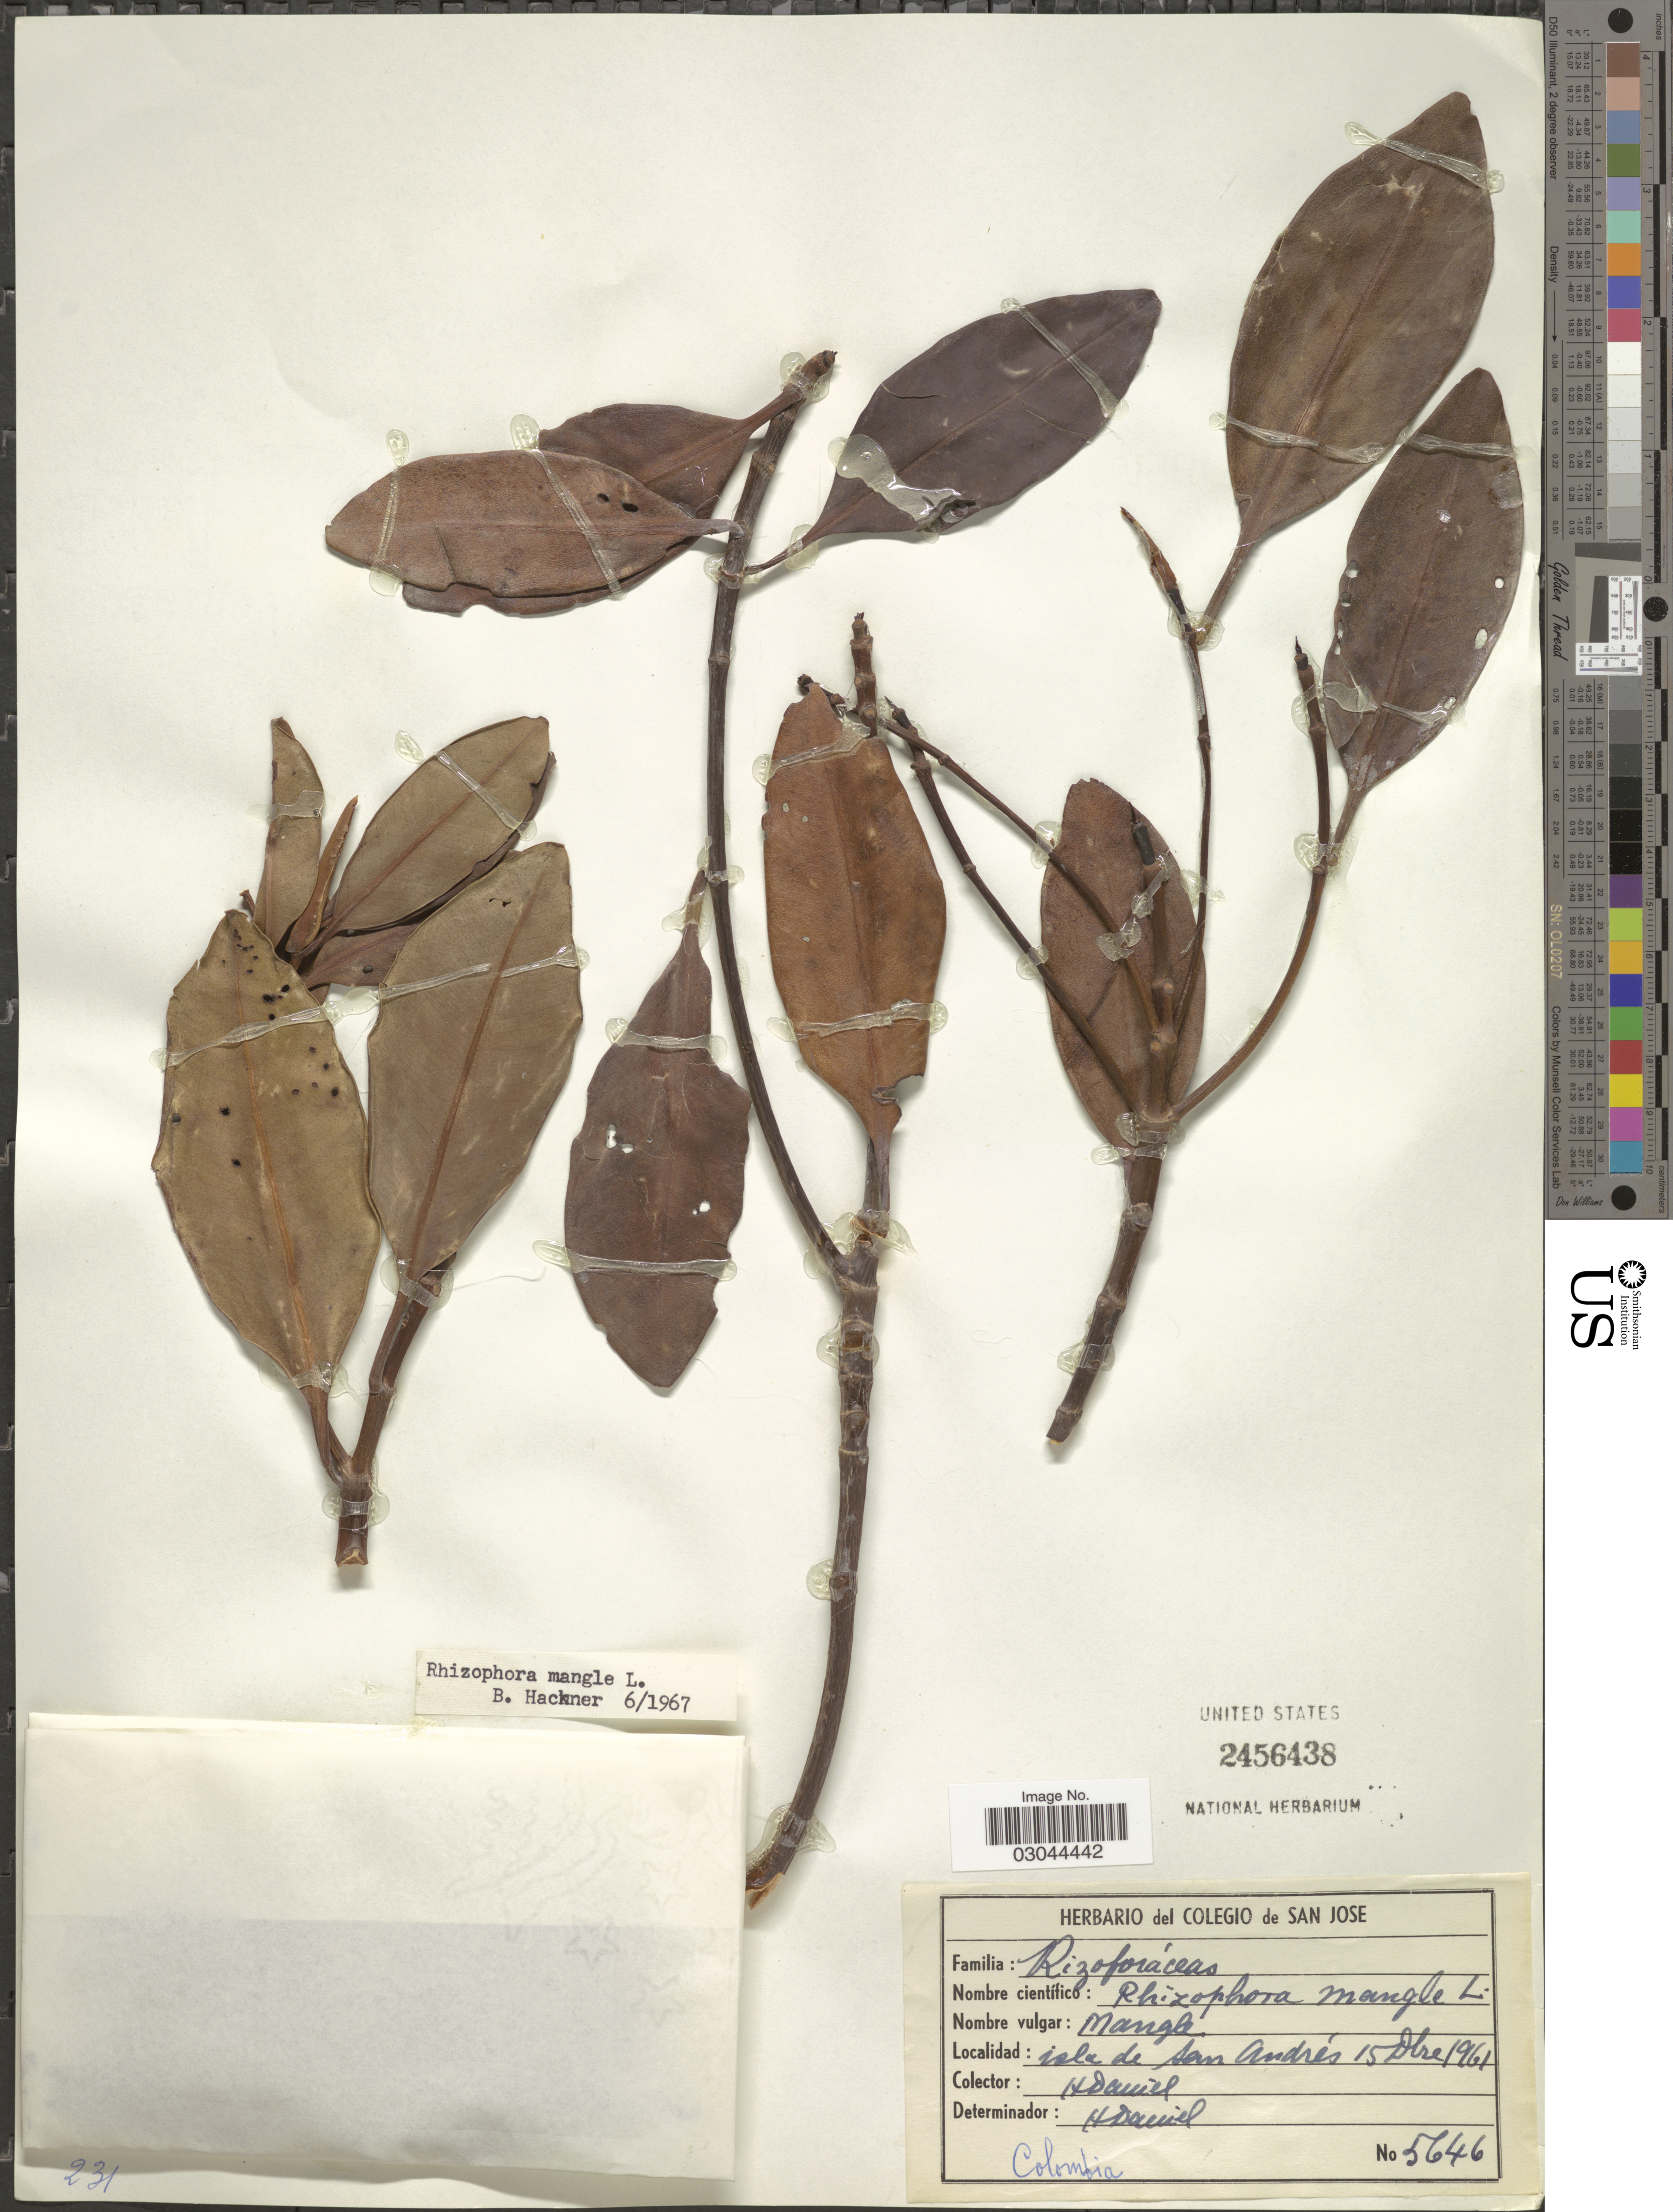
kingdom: Plantae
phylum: Tracheophyta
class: Magnoliopsida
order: Malpighiales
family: Rhizophoraceae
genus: Rhizophora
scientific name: Rhizophora mangle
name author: L.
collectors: H. Daniel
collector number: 5646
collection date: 1961-12-15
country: Colombia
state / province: San Andres y Providencia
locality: Isla de San Andrés.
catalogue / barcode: US 2456438